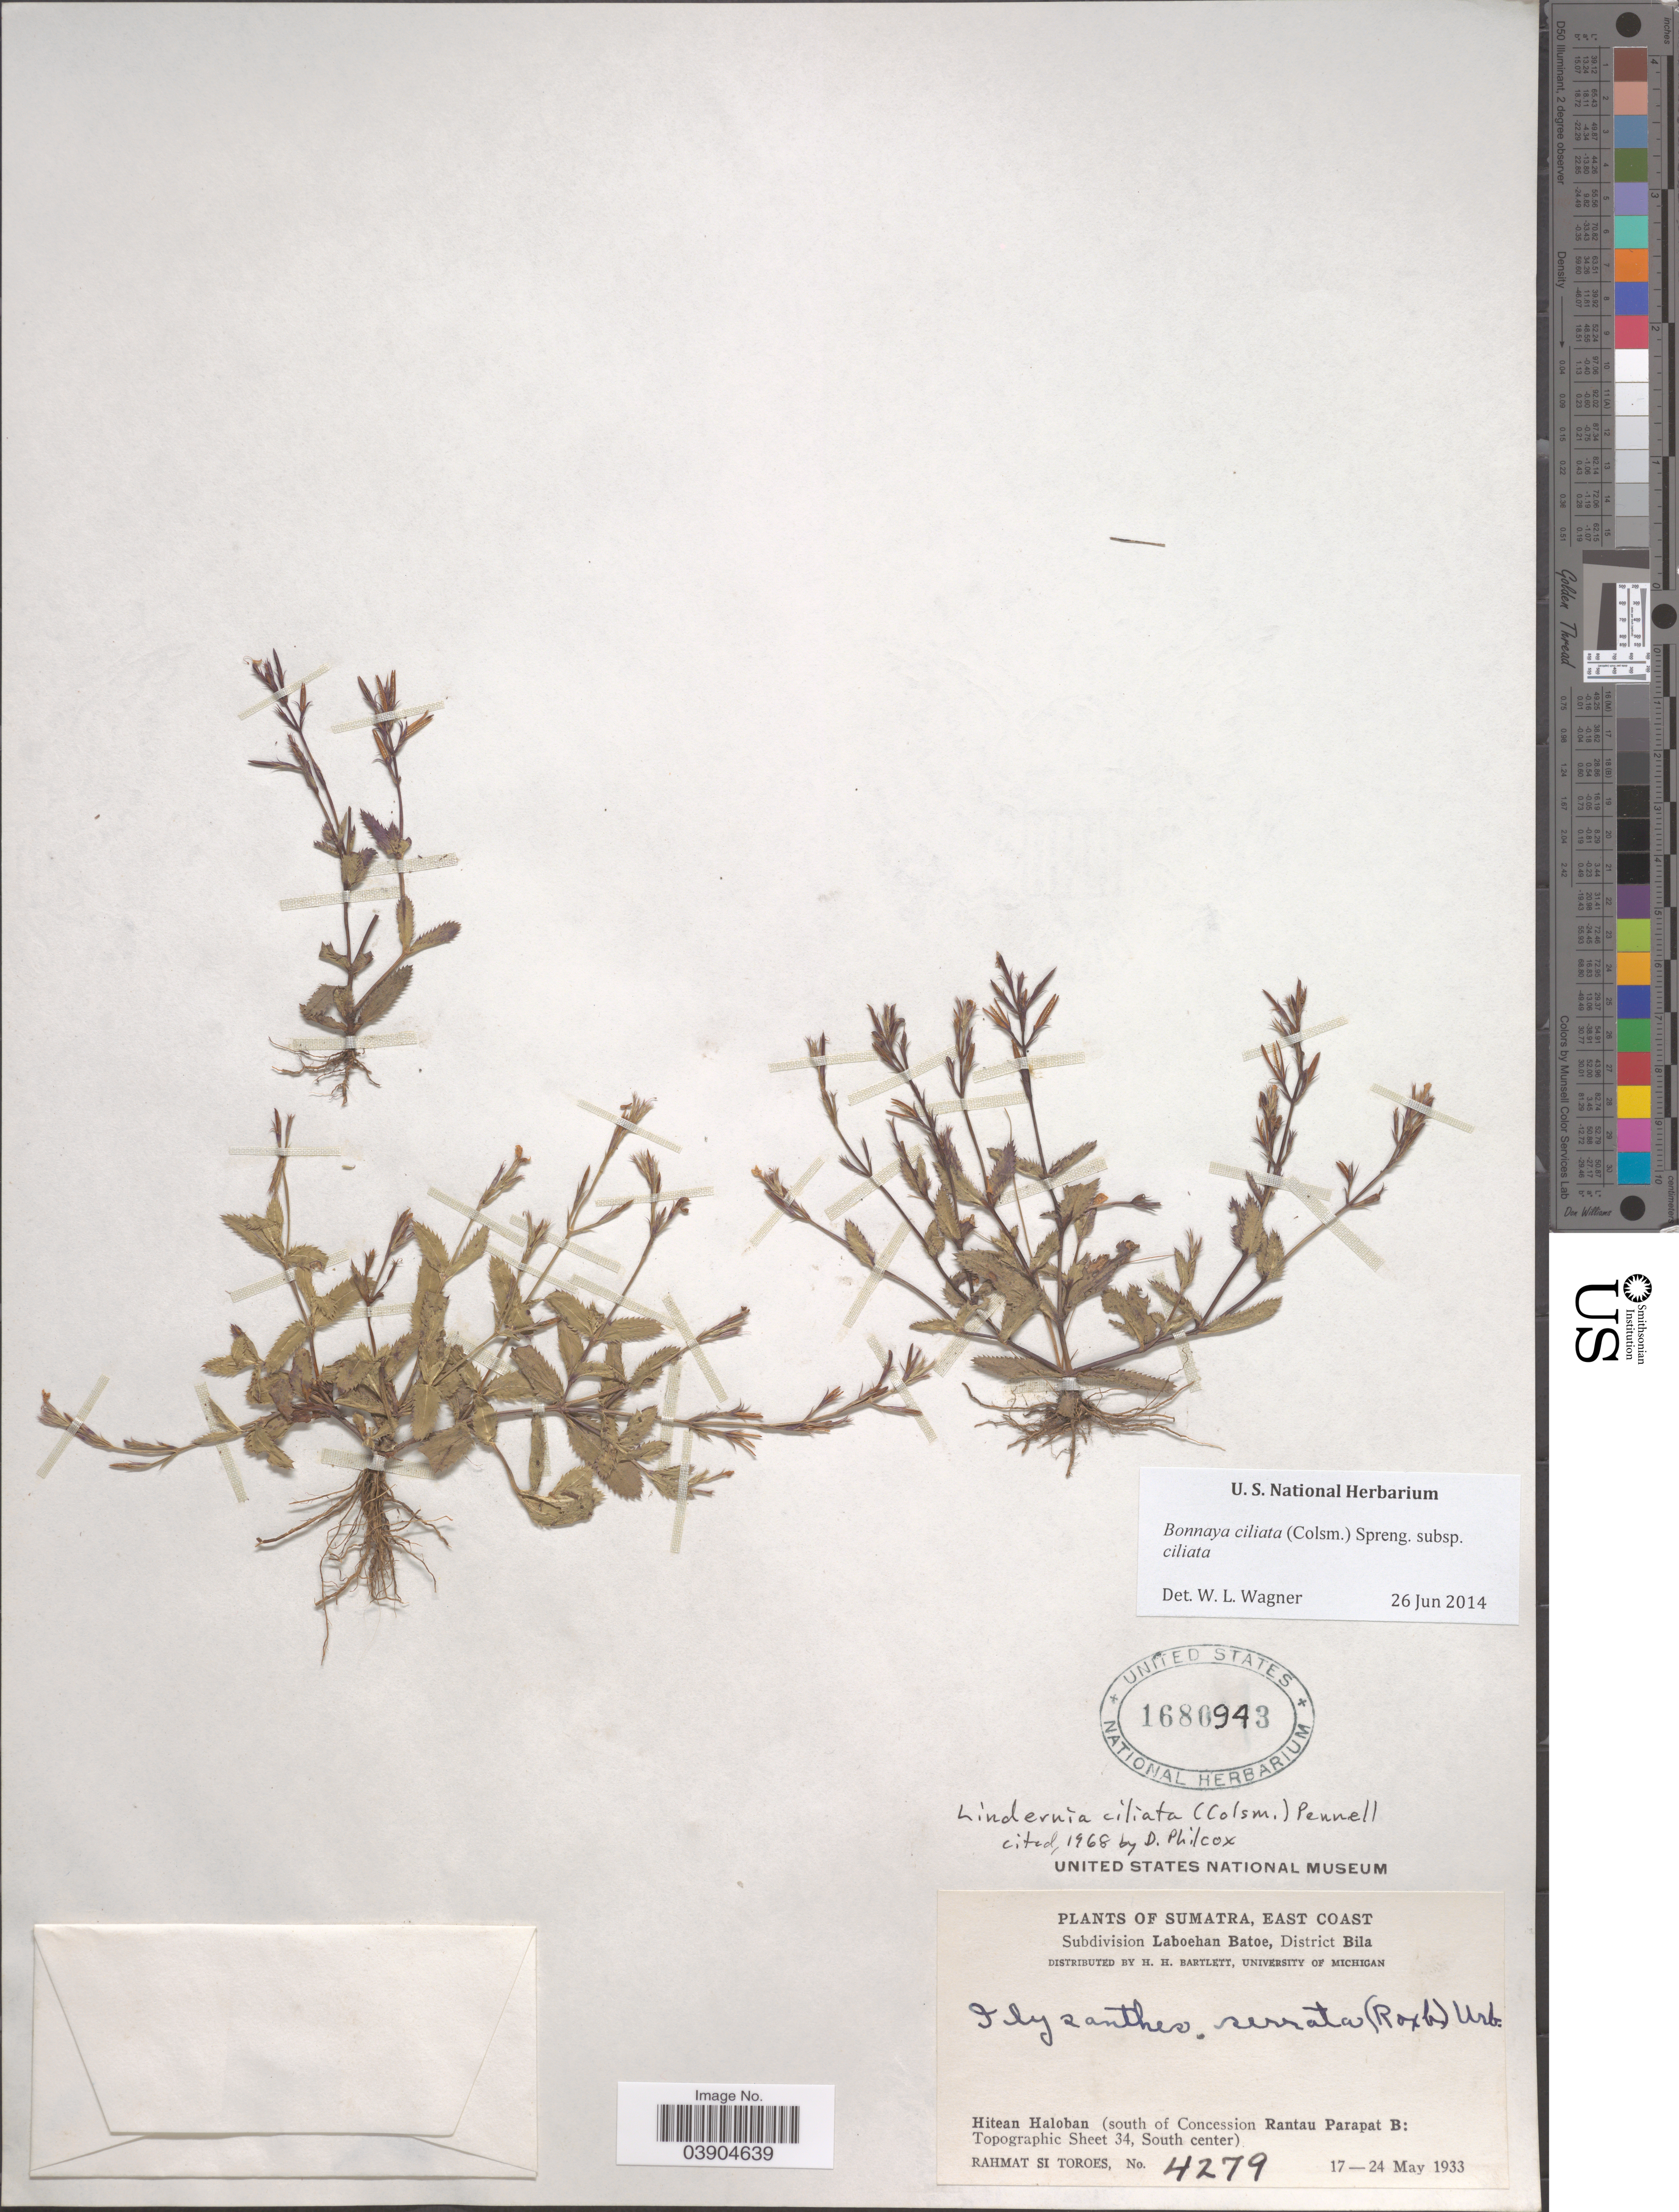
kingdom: Plantae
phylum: Tracheophyta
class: Magnoliopsida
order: Lamiales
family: Linderniaceae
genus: Lindernia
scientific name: Lindernia ciliata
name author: (Colsm.) Pennell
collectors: Rahmat Si Boeea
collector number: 4279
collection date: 1933-05-17/1933-05-24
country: Indonesia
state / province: Sumatra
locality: East Coast. Subdivision Laboehan Batoe, District Bila. Hitean Haloban (south of Concession Rantau Parapat B: Topographic Sheet 34, South center).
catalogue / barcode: US 1680948